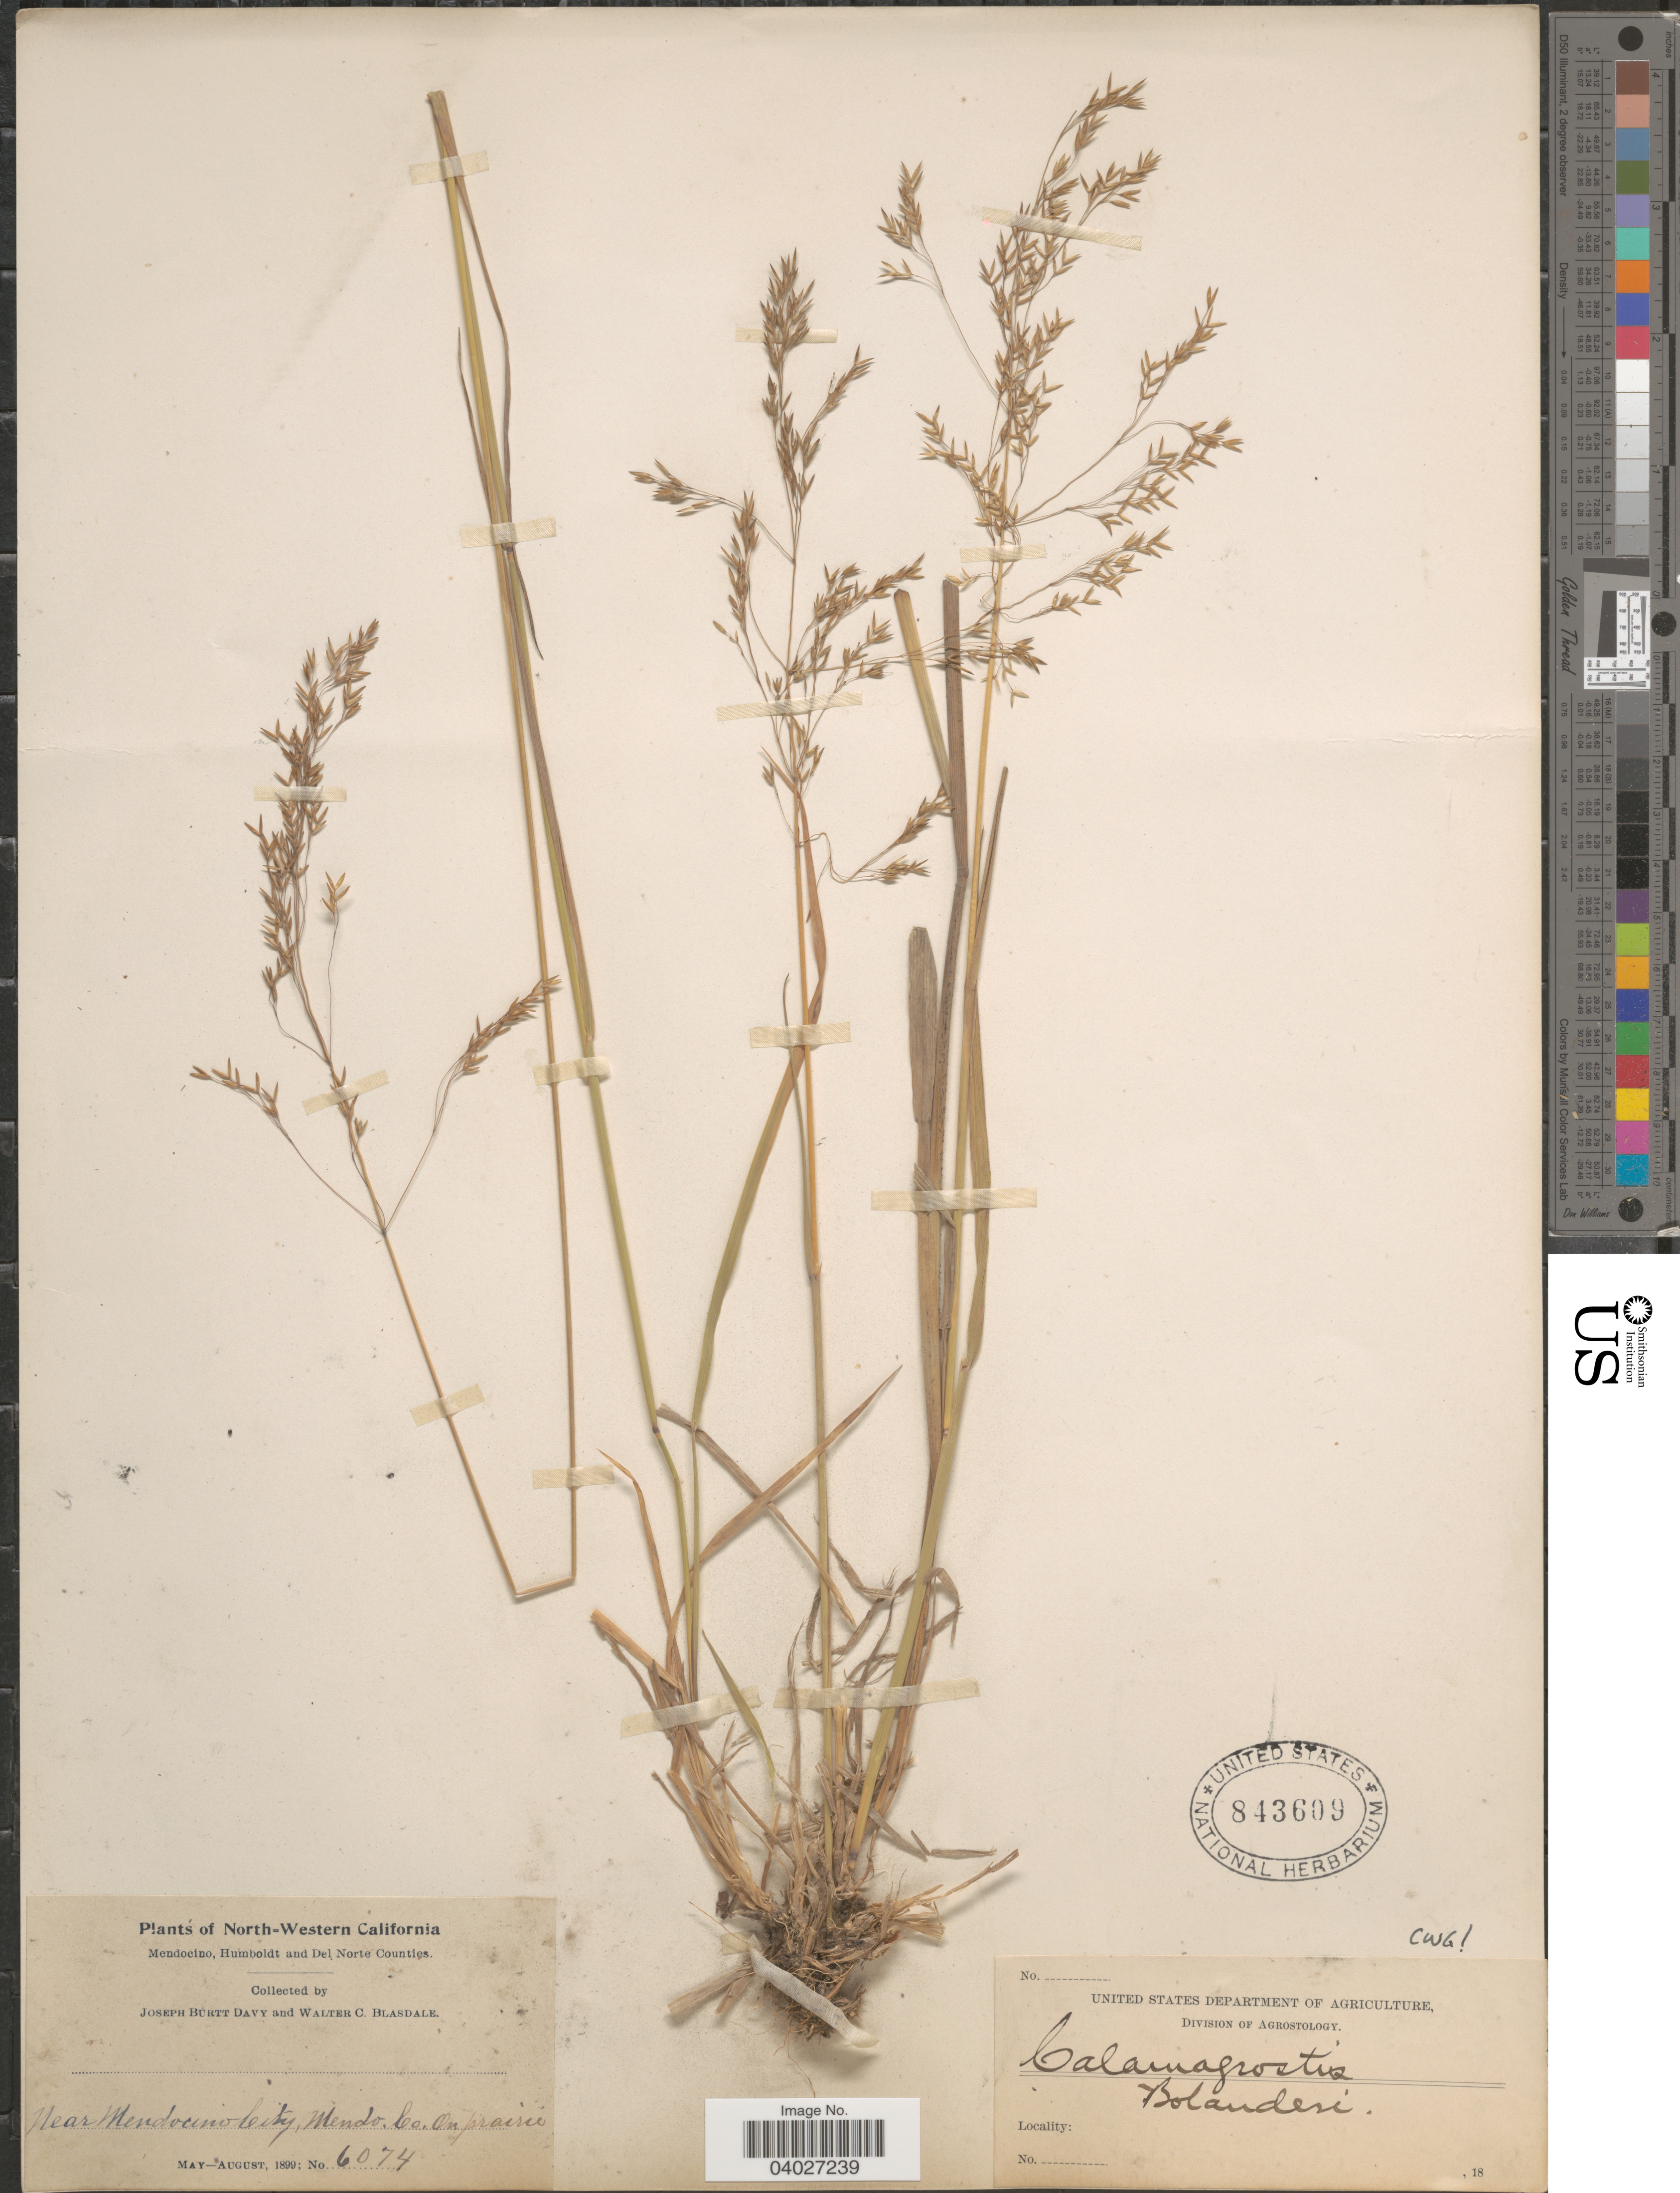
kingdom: Plantae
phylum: Tracheophyta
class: Liliopsida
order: Poales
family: Poaceae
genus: Calamagrostis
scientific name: Calamagrostis bolanderi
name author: Thurb.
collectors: J. Burtt Davy & W. Blasdale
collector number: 6074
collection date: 1899-05/1899-08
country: United States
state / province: California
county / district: Mendocino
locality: North-Western California. Near Mendocino City, Mendocino Co. On prairie.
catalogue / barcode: US 843609